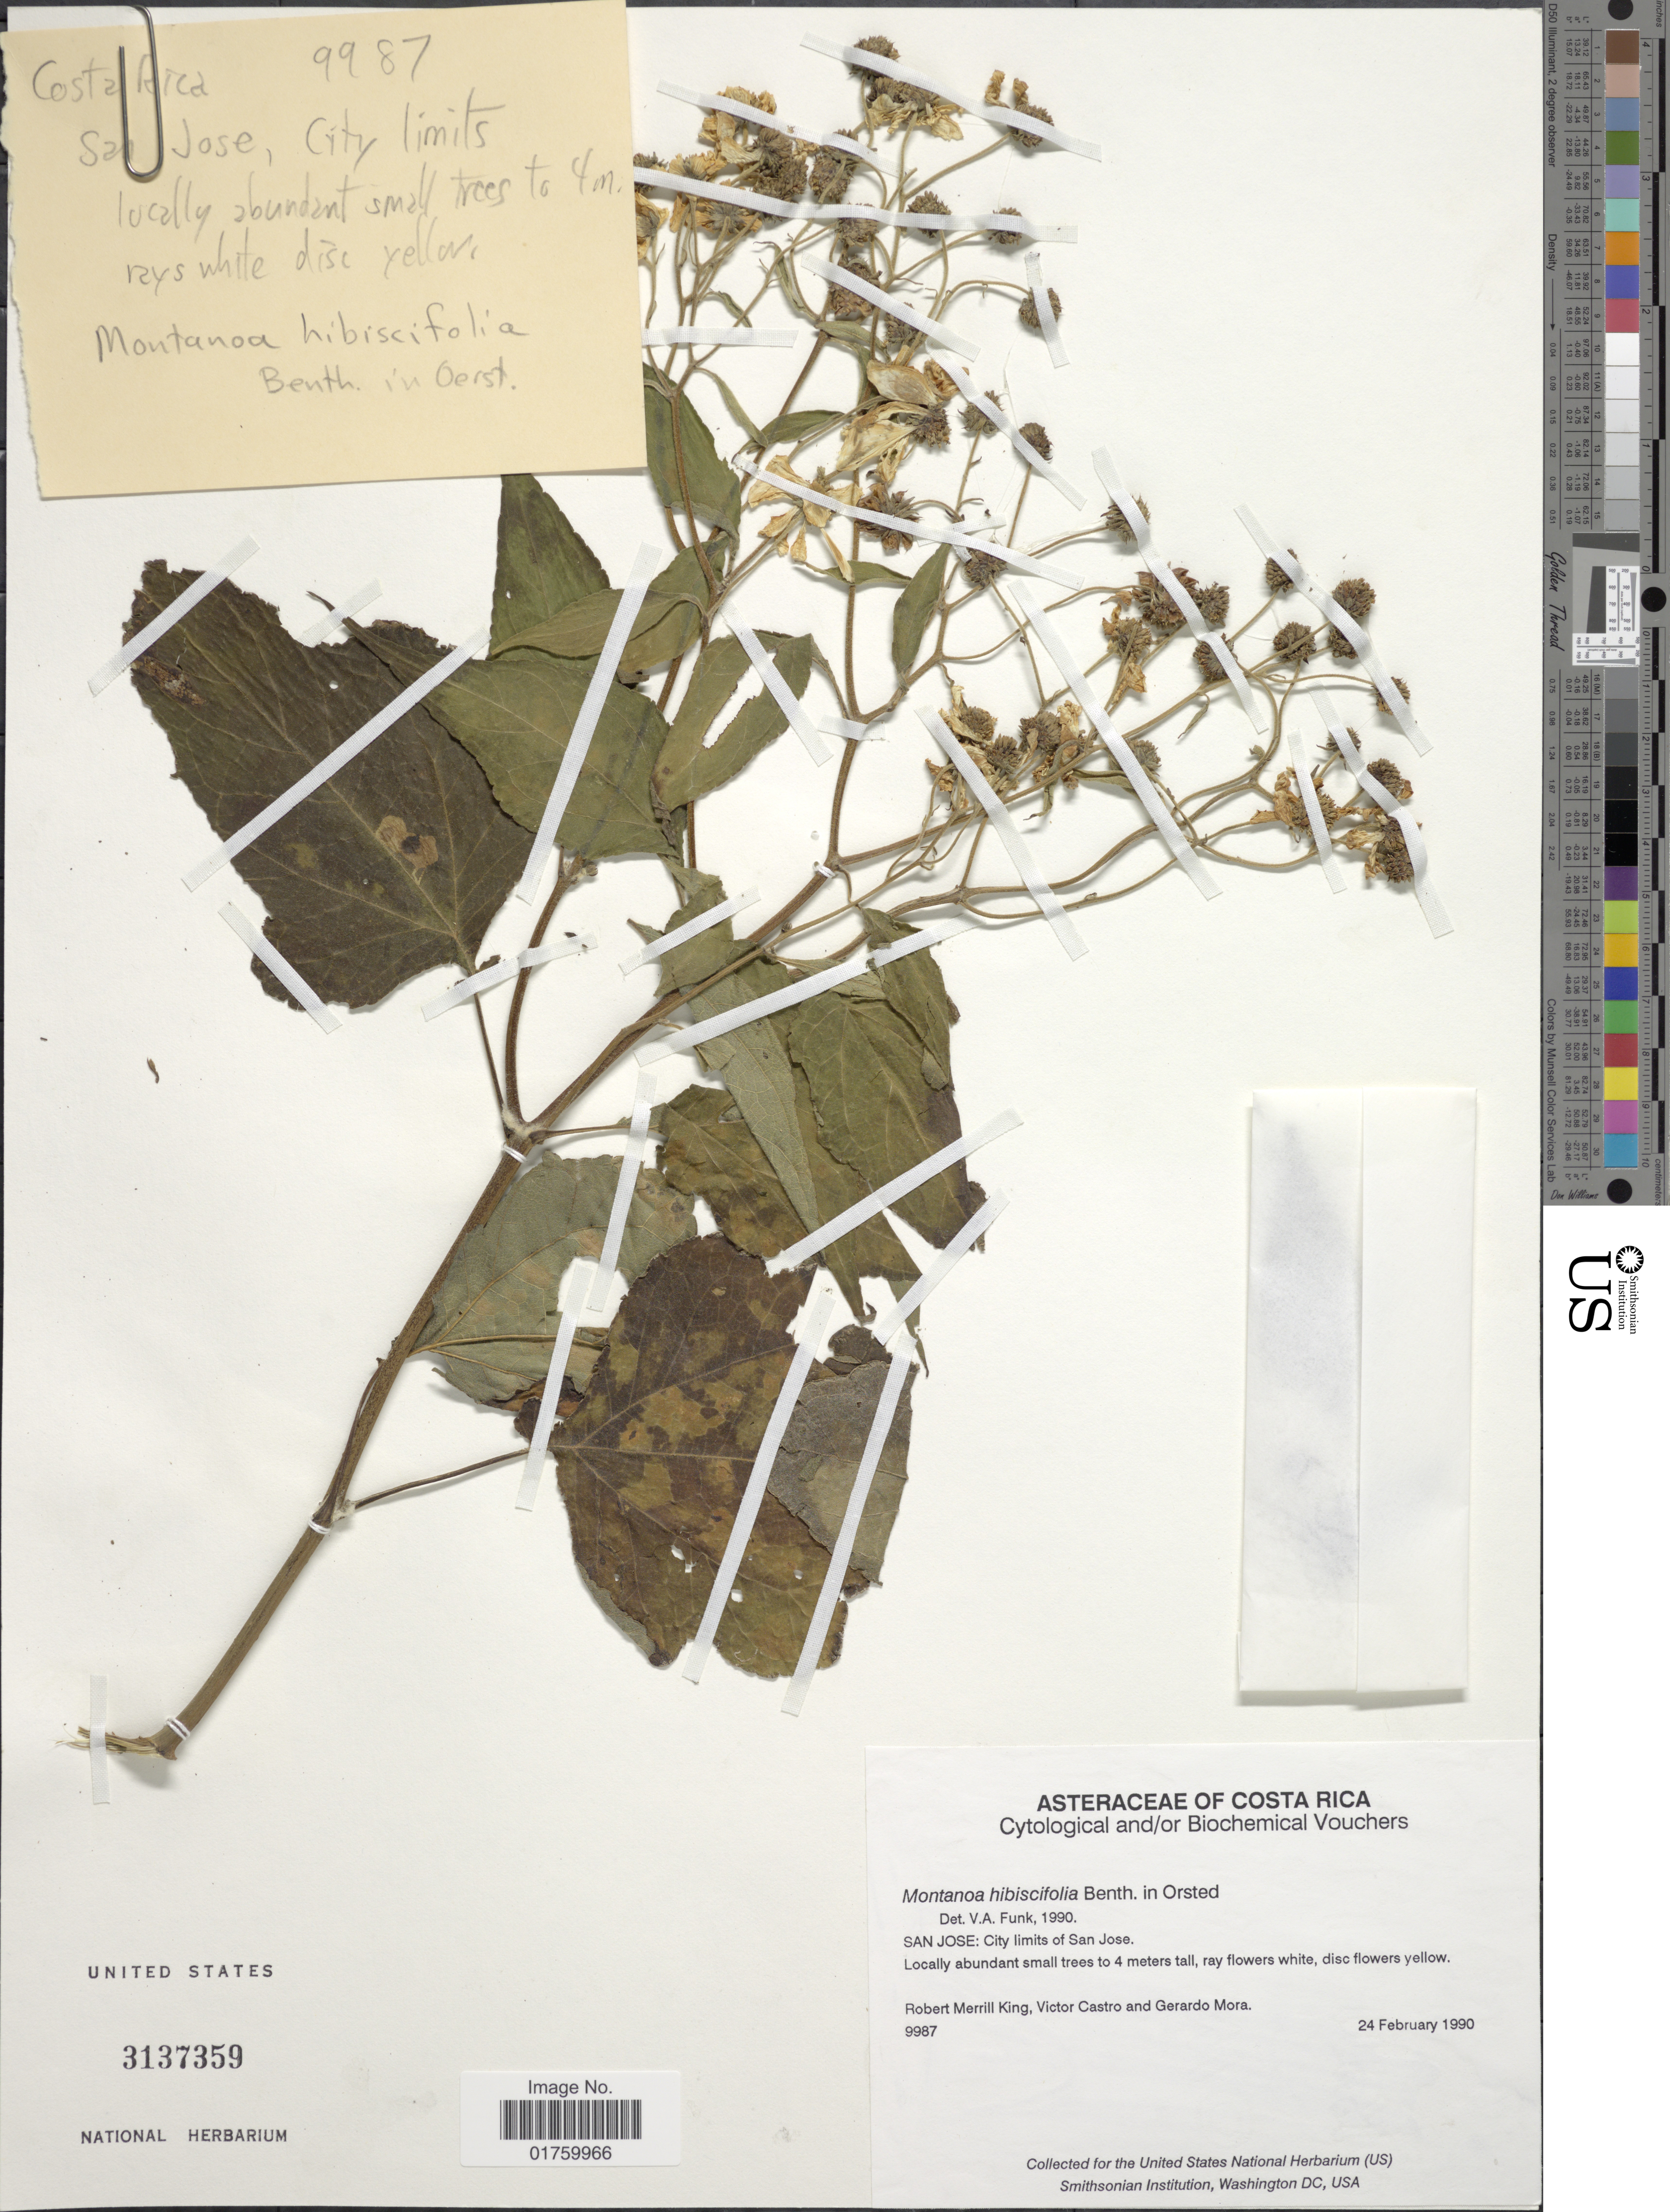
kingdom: Plantae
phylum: Tracheophyta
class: Magnoliopsida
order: Asterales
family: Asteraceae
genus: Montanoa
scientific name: Montanoa hibiscifolia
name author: Benth.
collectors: R. M. King, V. Castro & G. Mora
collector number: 9987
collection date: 1990-02-24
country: Costa Rica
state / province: San José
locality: City limits of San Jose.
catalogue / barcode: US 3137359